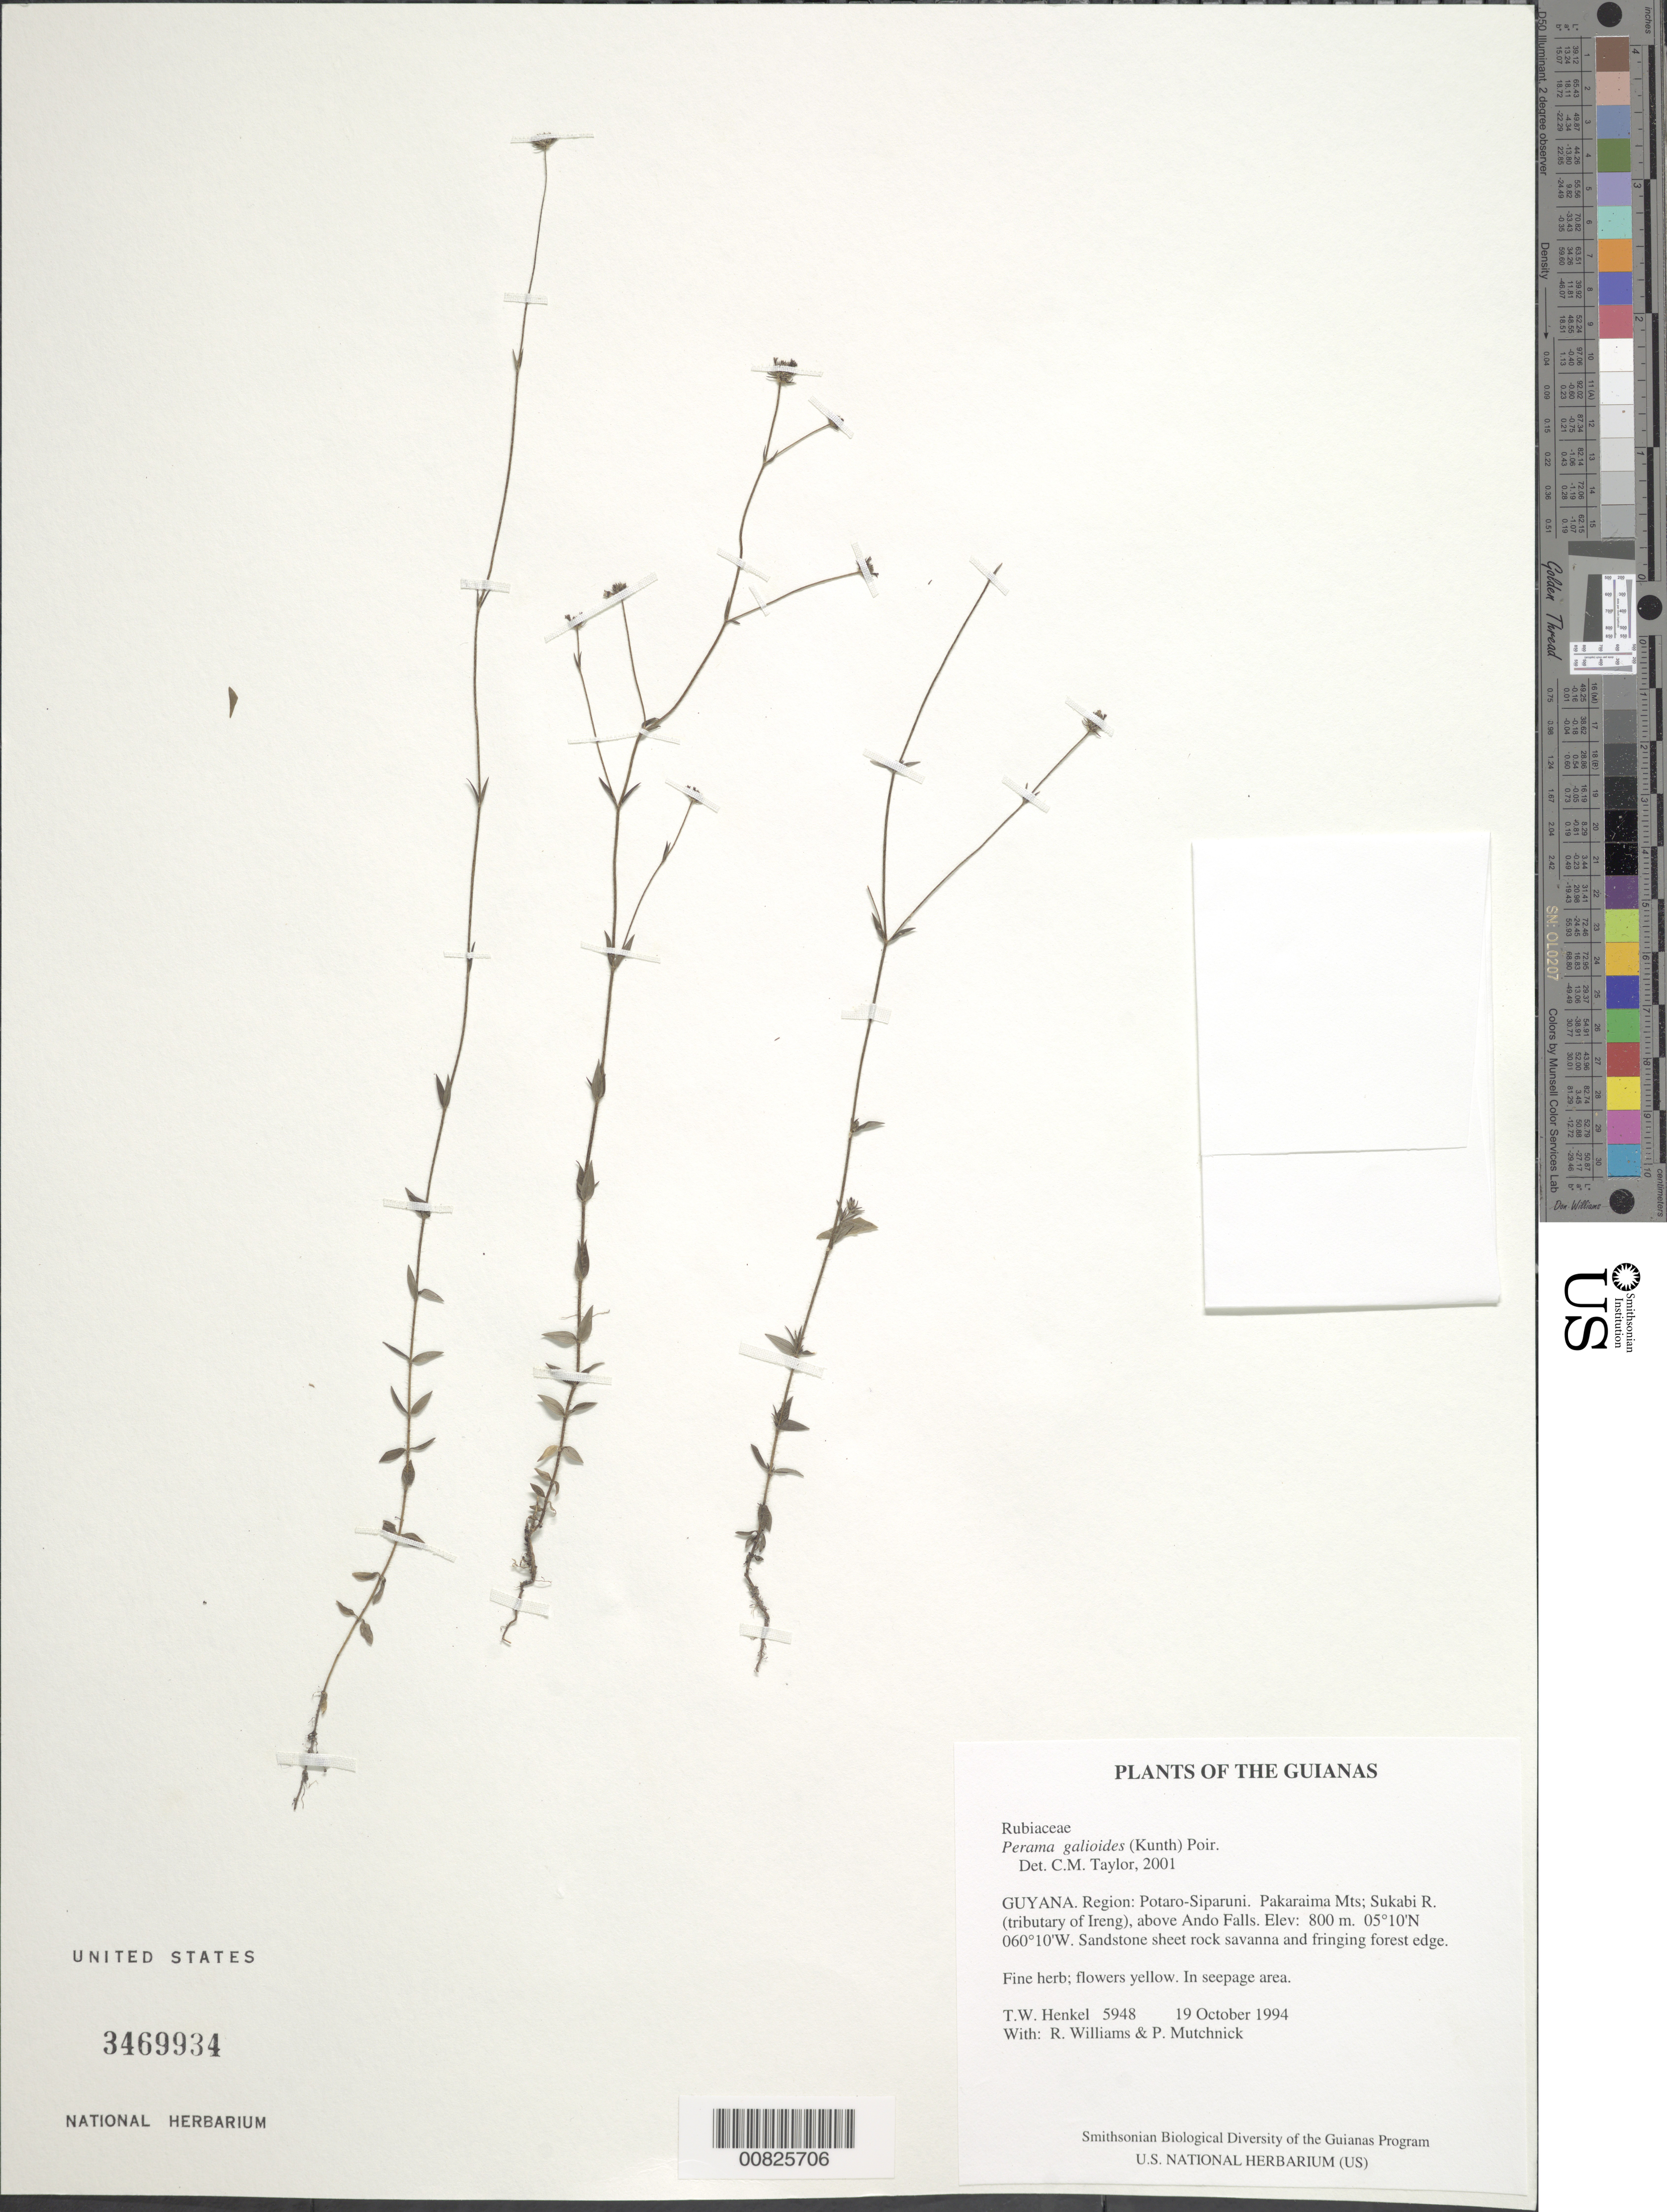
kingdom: Plantae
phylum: Tracheophyta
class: Magnoliopsida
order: Gentianales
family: Rubiaceae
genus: Perama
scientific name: Perama galioides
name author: (Kunth) Poir.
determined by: Taylor, Charlotte M.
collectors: T. Henkel, R. Williams & P. Mutchnick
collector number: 5948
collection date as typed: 19 October 1994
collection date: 1994-10-19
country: Guyana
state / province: Potaro-Siparuni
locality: Pakaraima Mts; Sukabi R. (tributary of Ireng), above Ando Falls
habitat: Sandstone sheet rock savanna and fringing forest edge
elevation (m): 800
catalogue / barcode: US 3469934